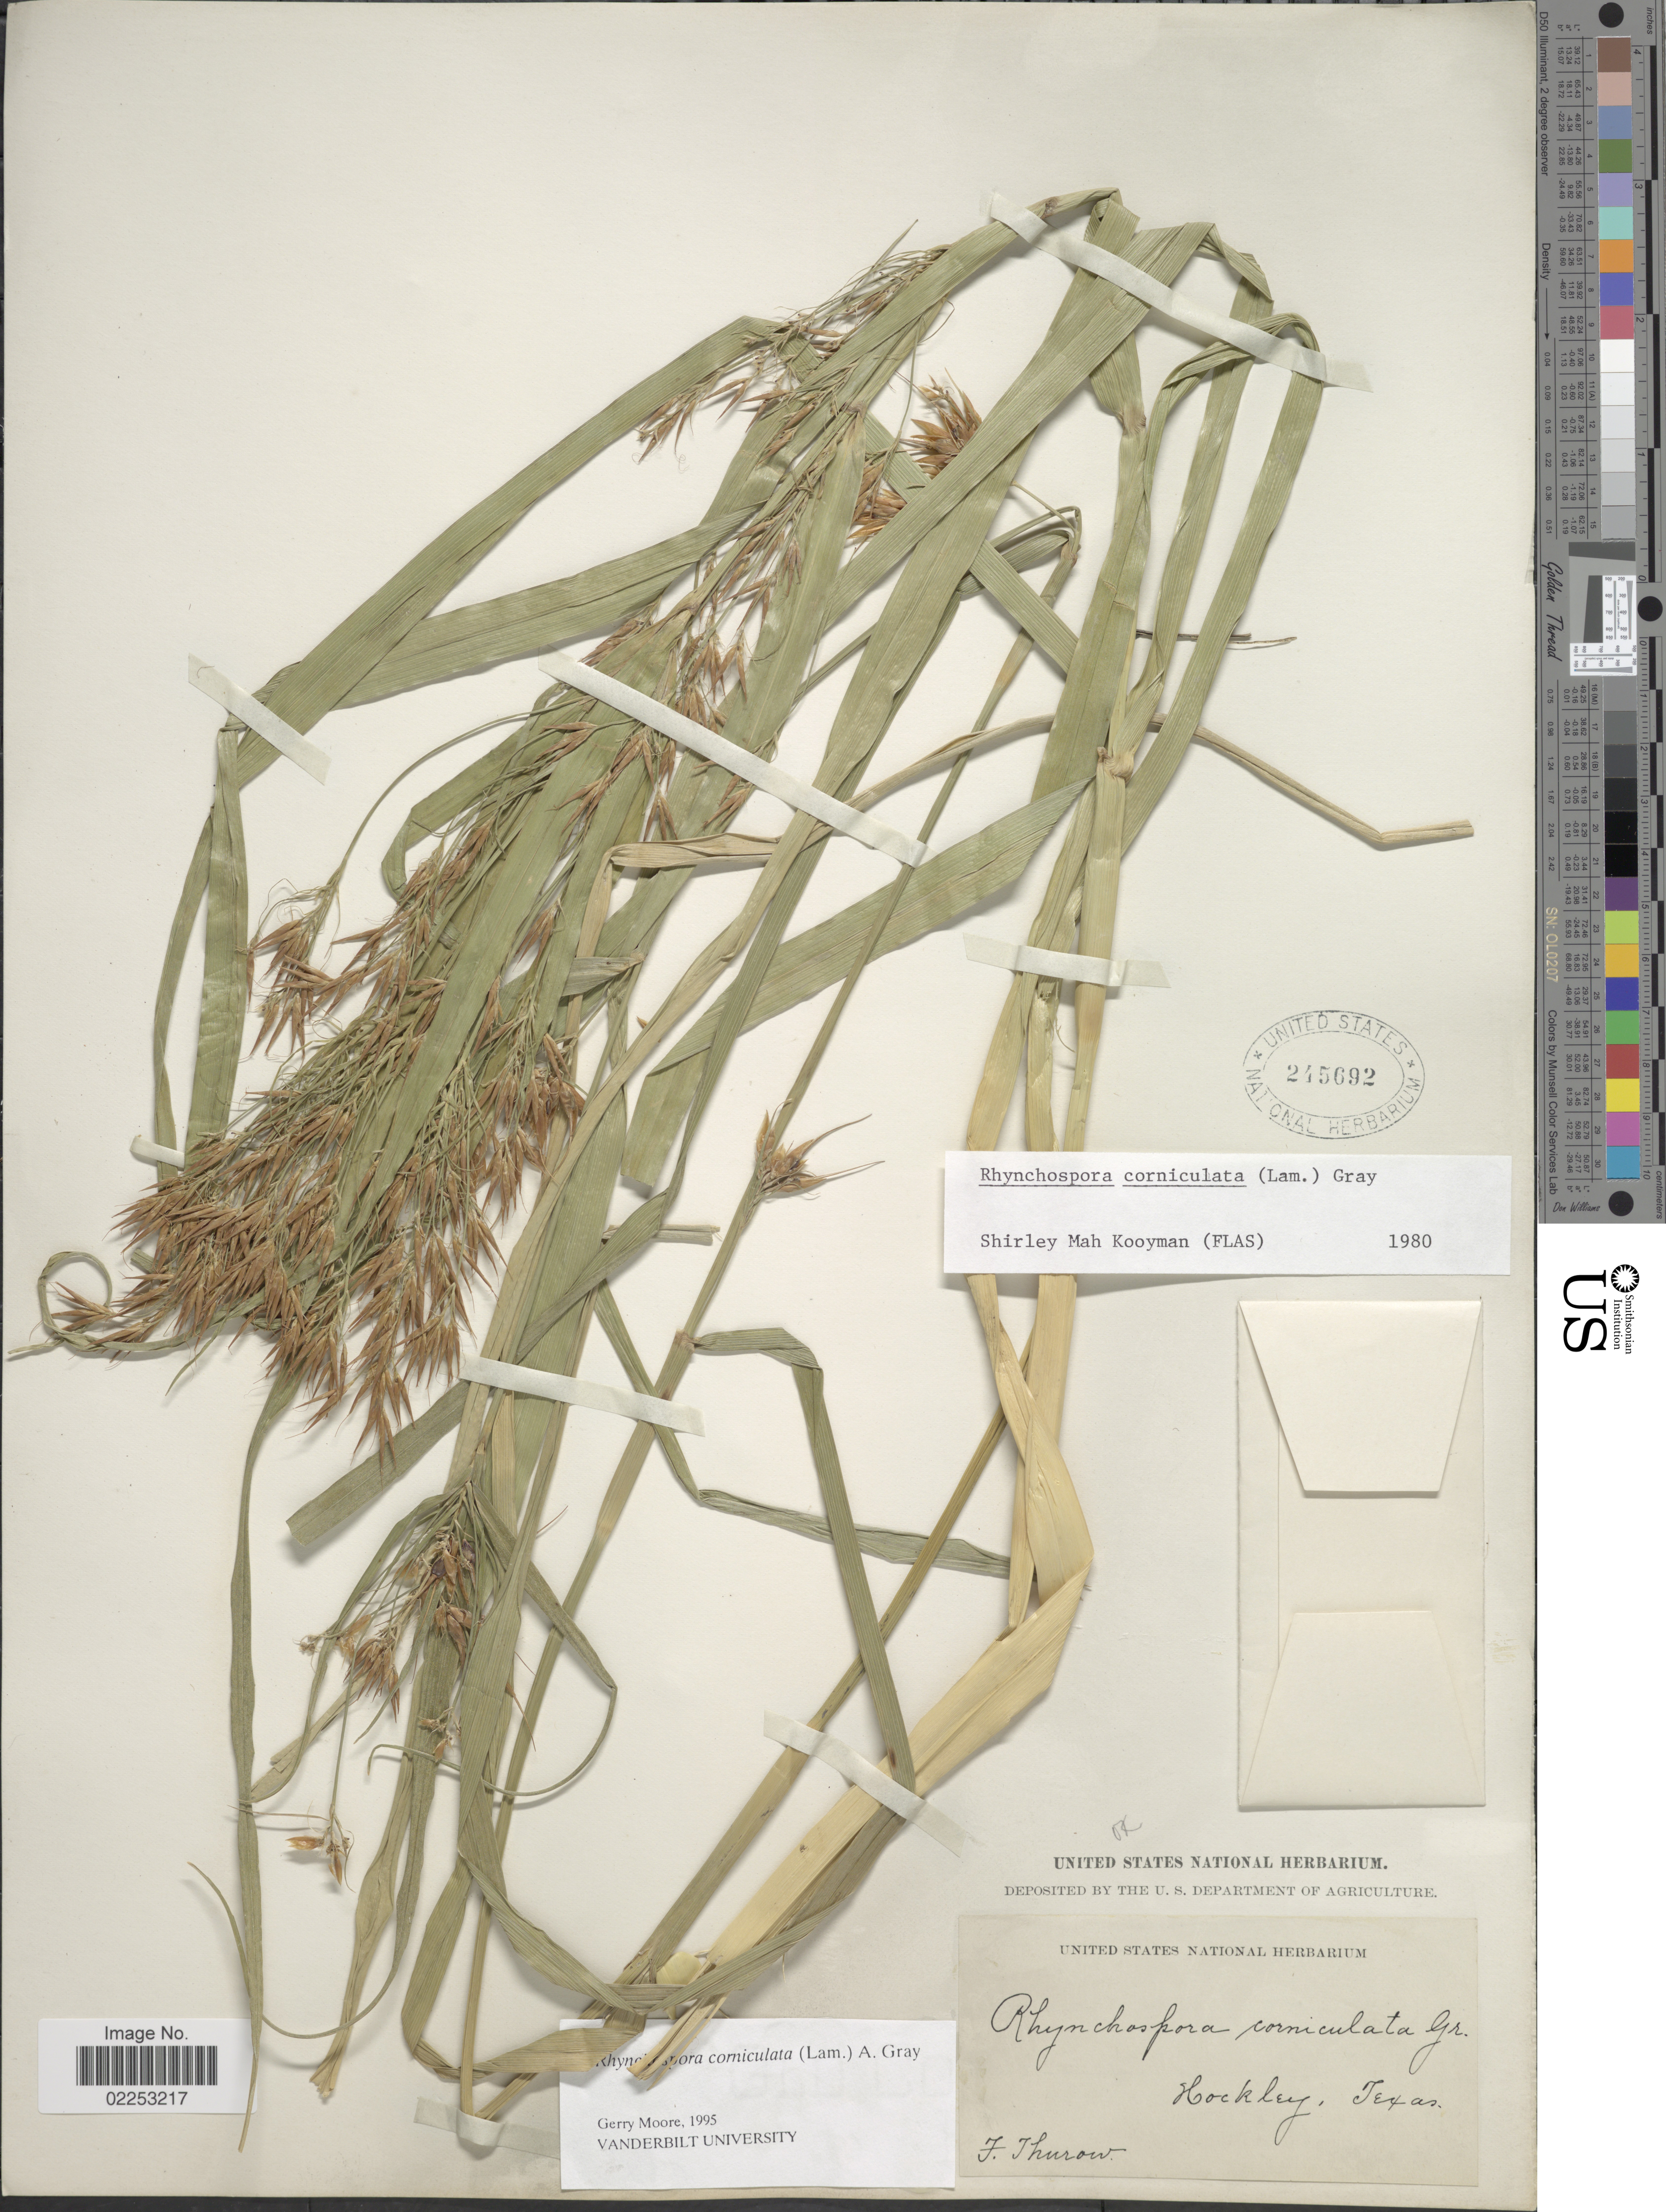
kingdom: Plantae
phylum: Tracheophyta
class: Liliopsida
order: Poales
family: Cyperaceae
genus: Rhynchospora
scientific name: Rhynchospora corniculata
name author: (Lam.) A. Gray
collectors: F. W. Thurow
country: United States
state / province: Texas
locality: Hockley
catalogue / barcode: US 245692